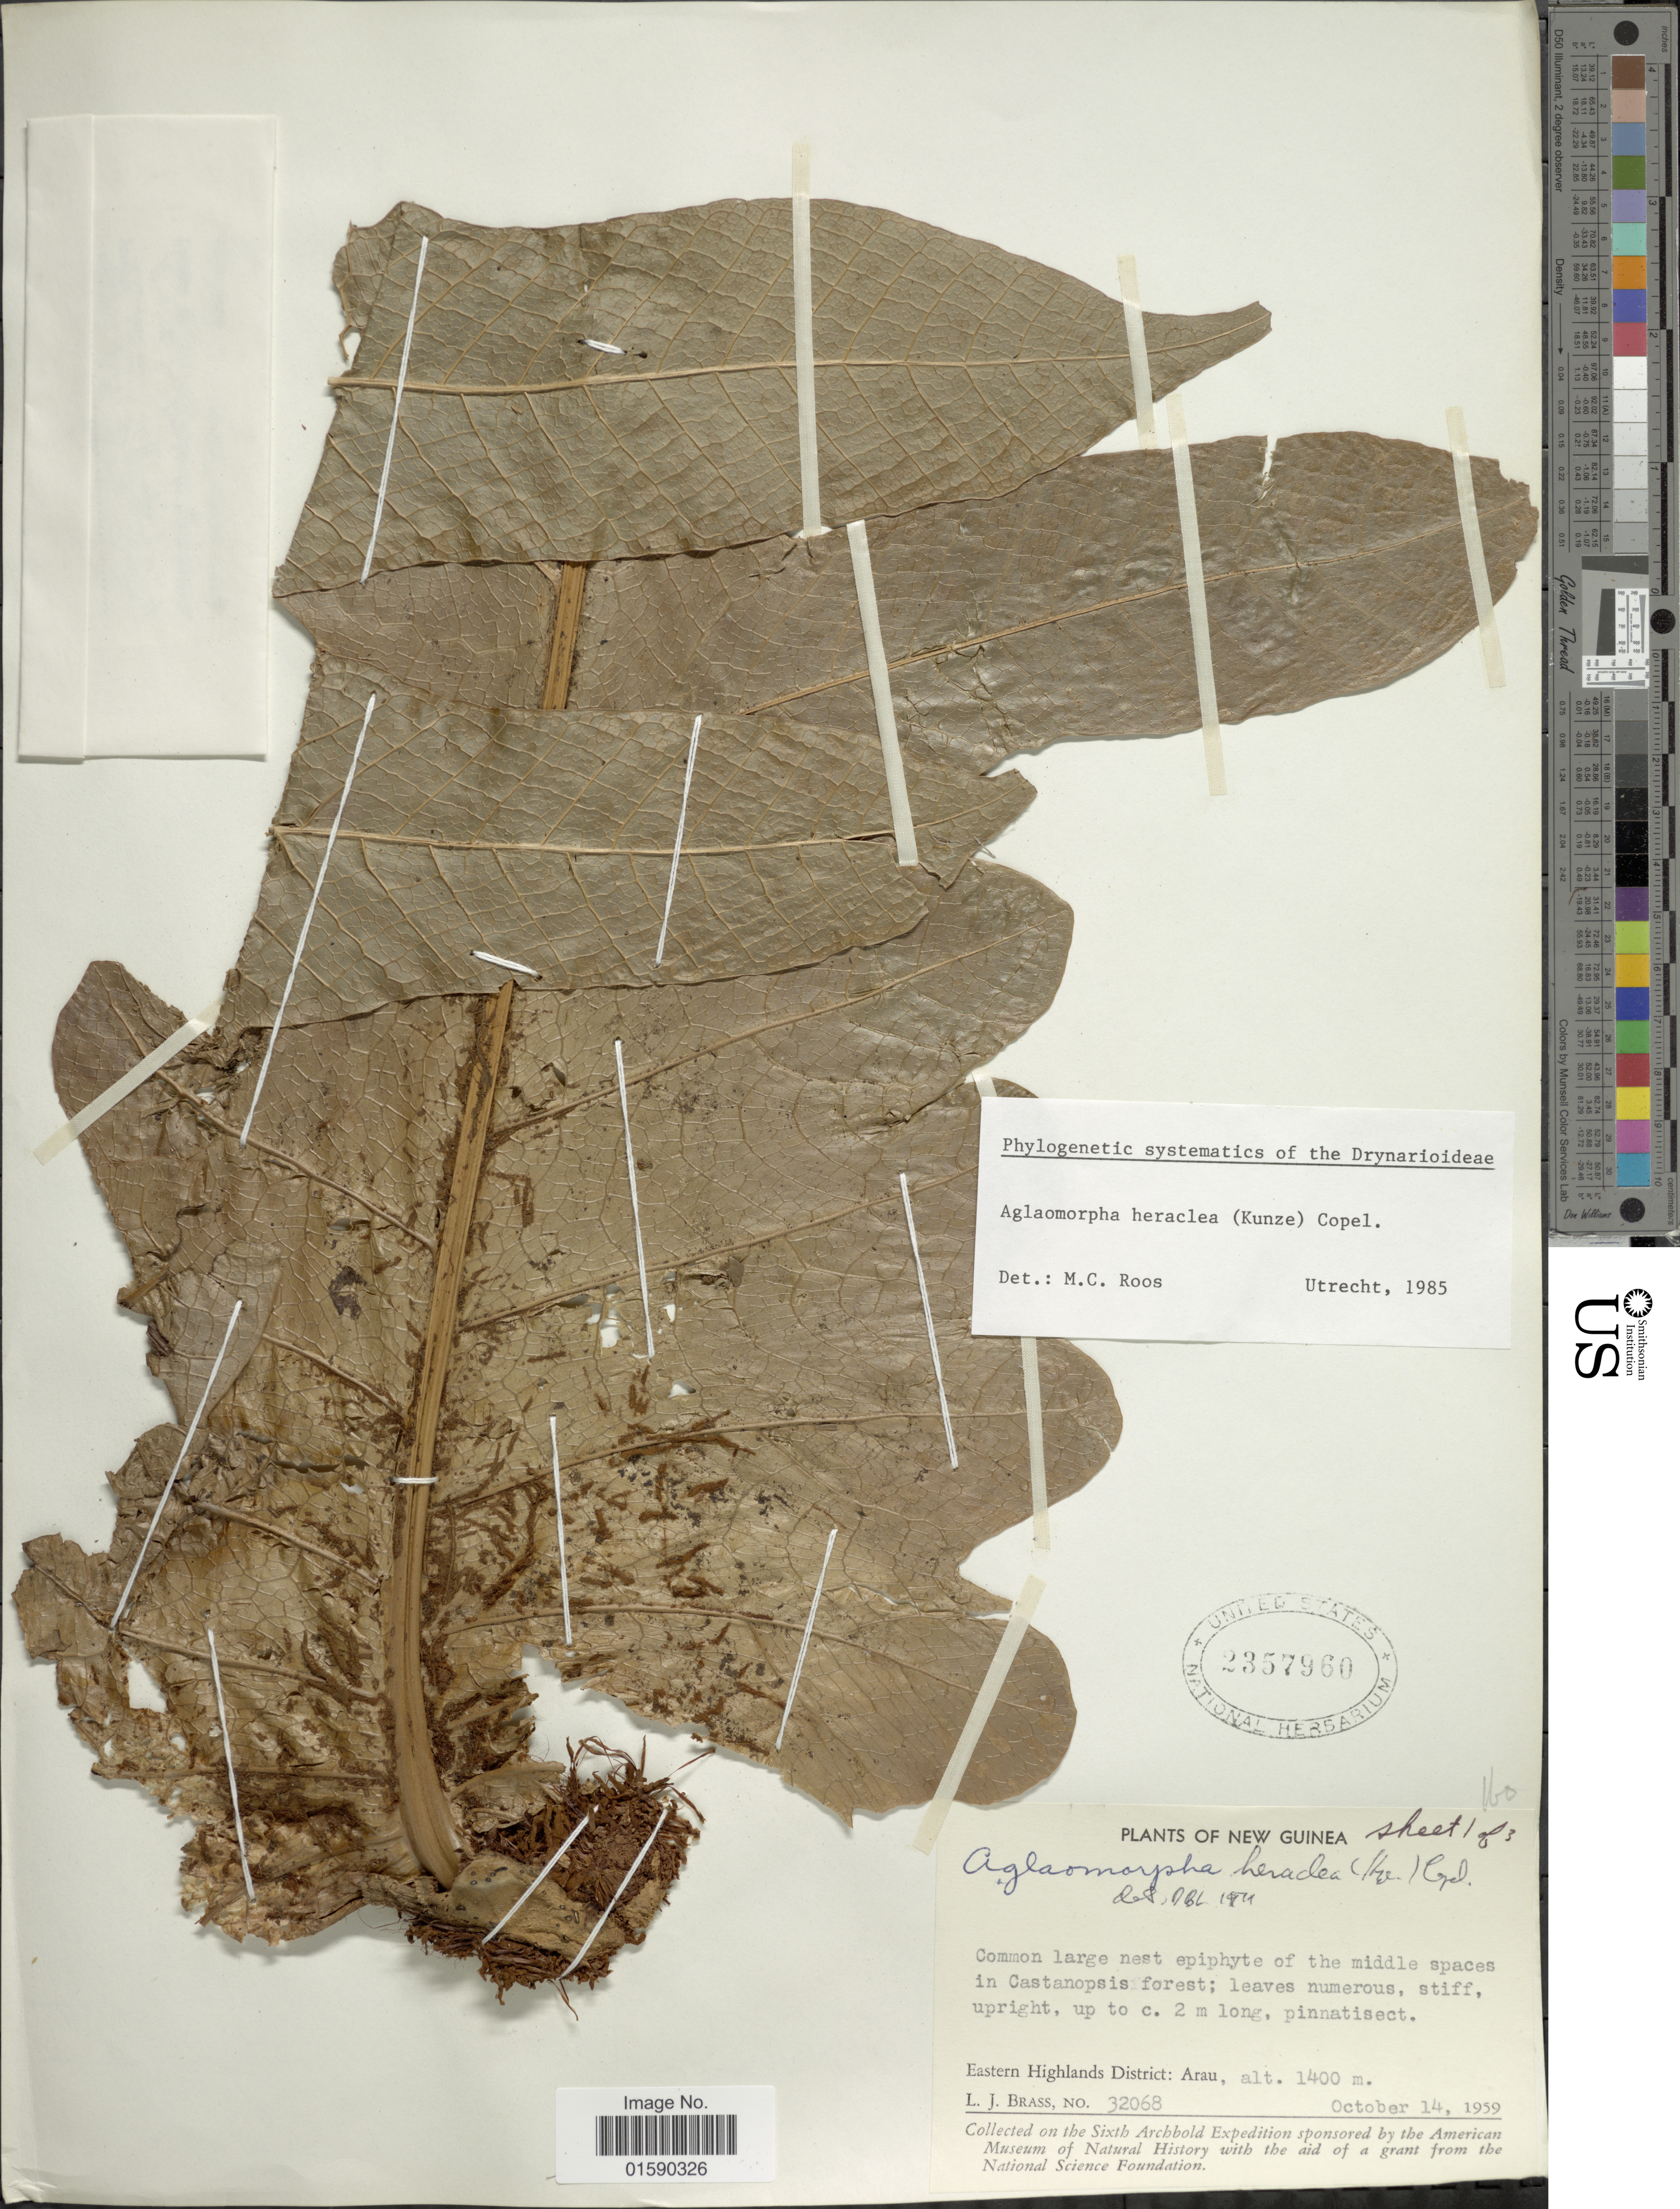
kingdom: Plantae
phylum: Tracheophyta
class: Polypodiopsida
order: Polypodiales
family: Polypodiaceae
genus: Aglaomorpha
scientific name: Aglaomorpha heraclea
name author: (Kunze) Copel.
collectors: L. J. Brass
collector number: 32068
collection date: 1959-10-14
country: Papua New Guinea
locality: New Guinea. Eastern Highlands District: Arau.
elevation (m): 1400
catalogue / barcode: US 2357960